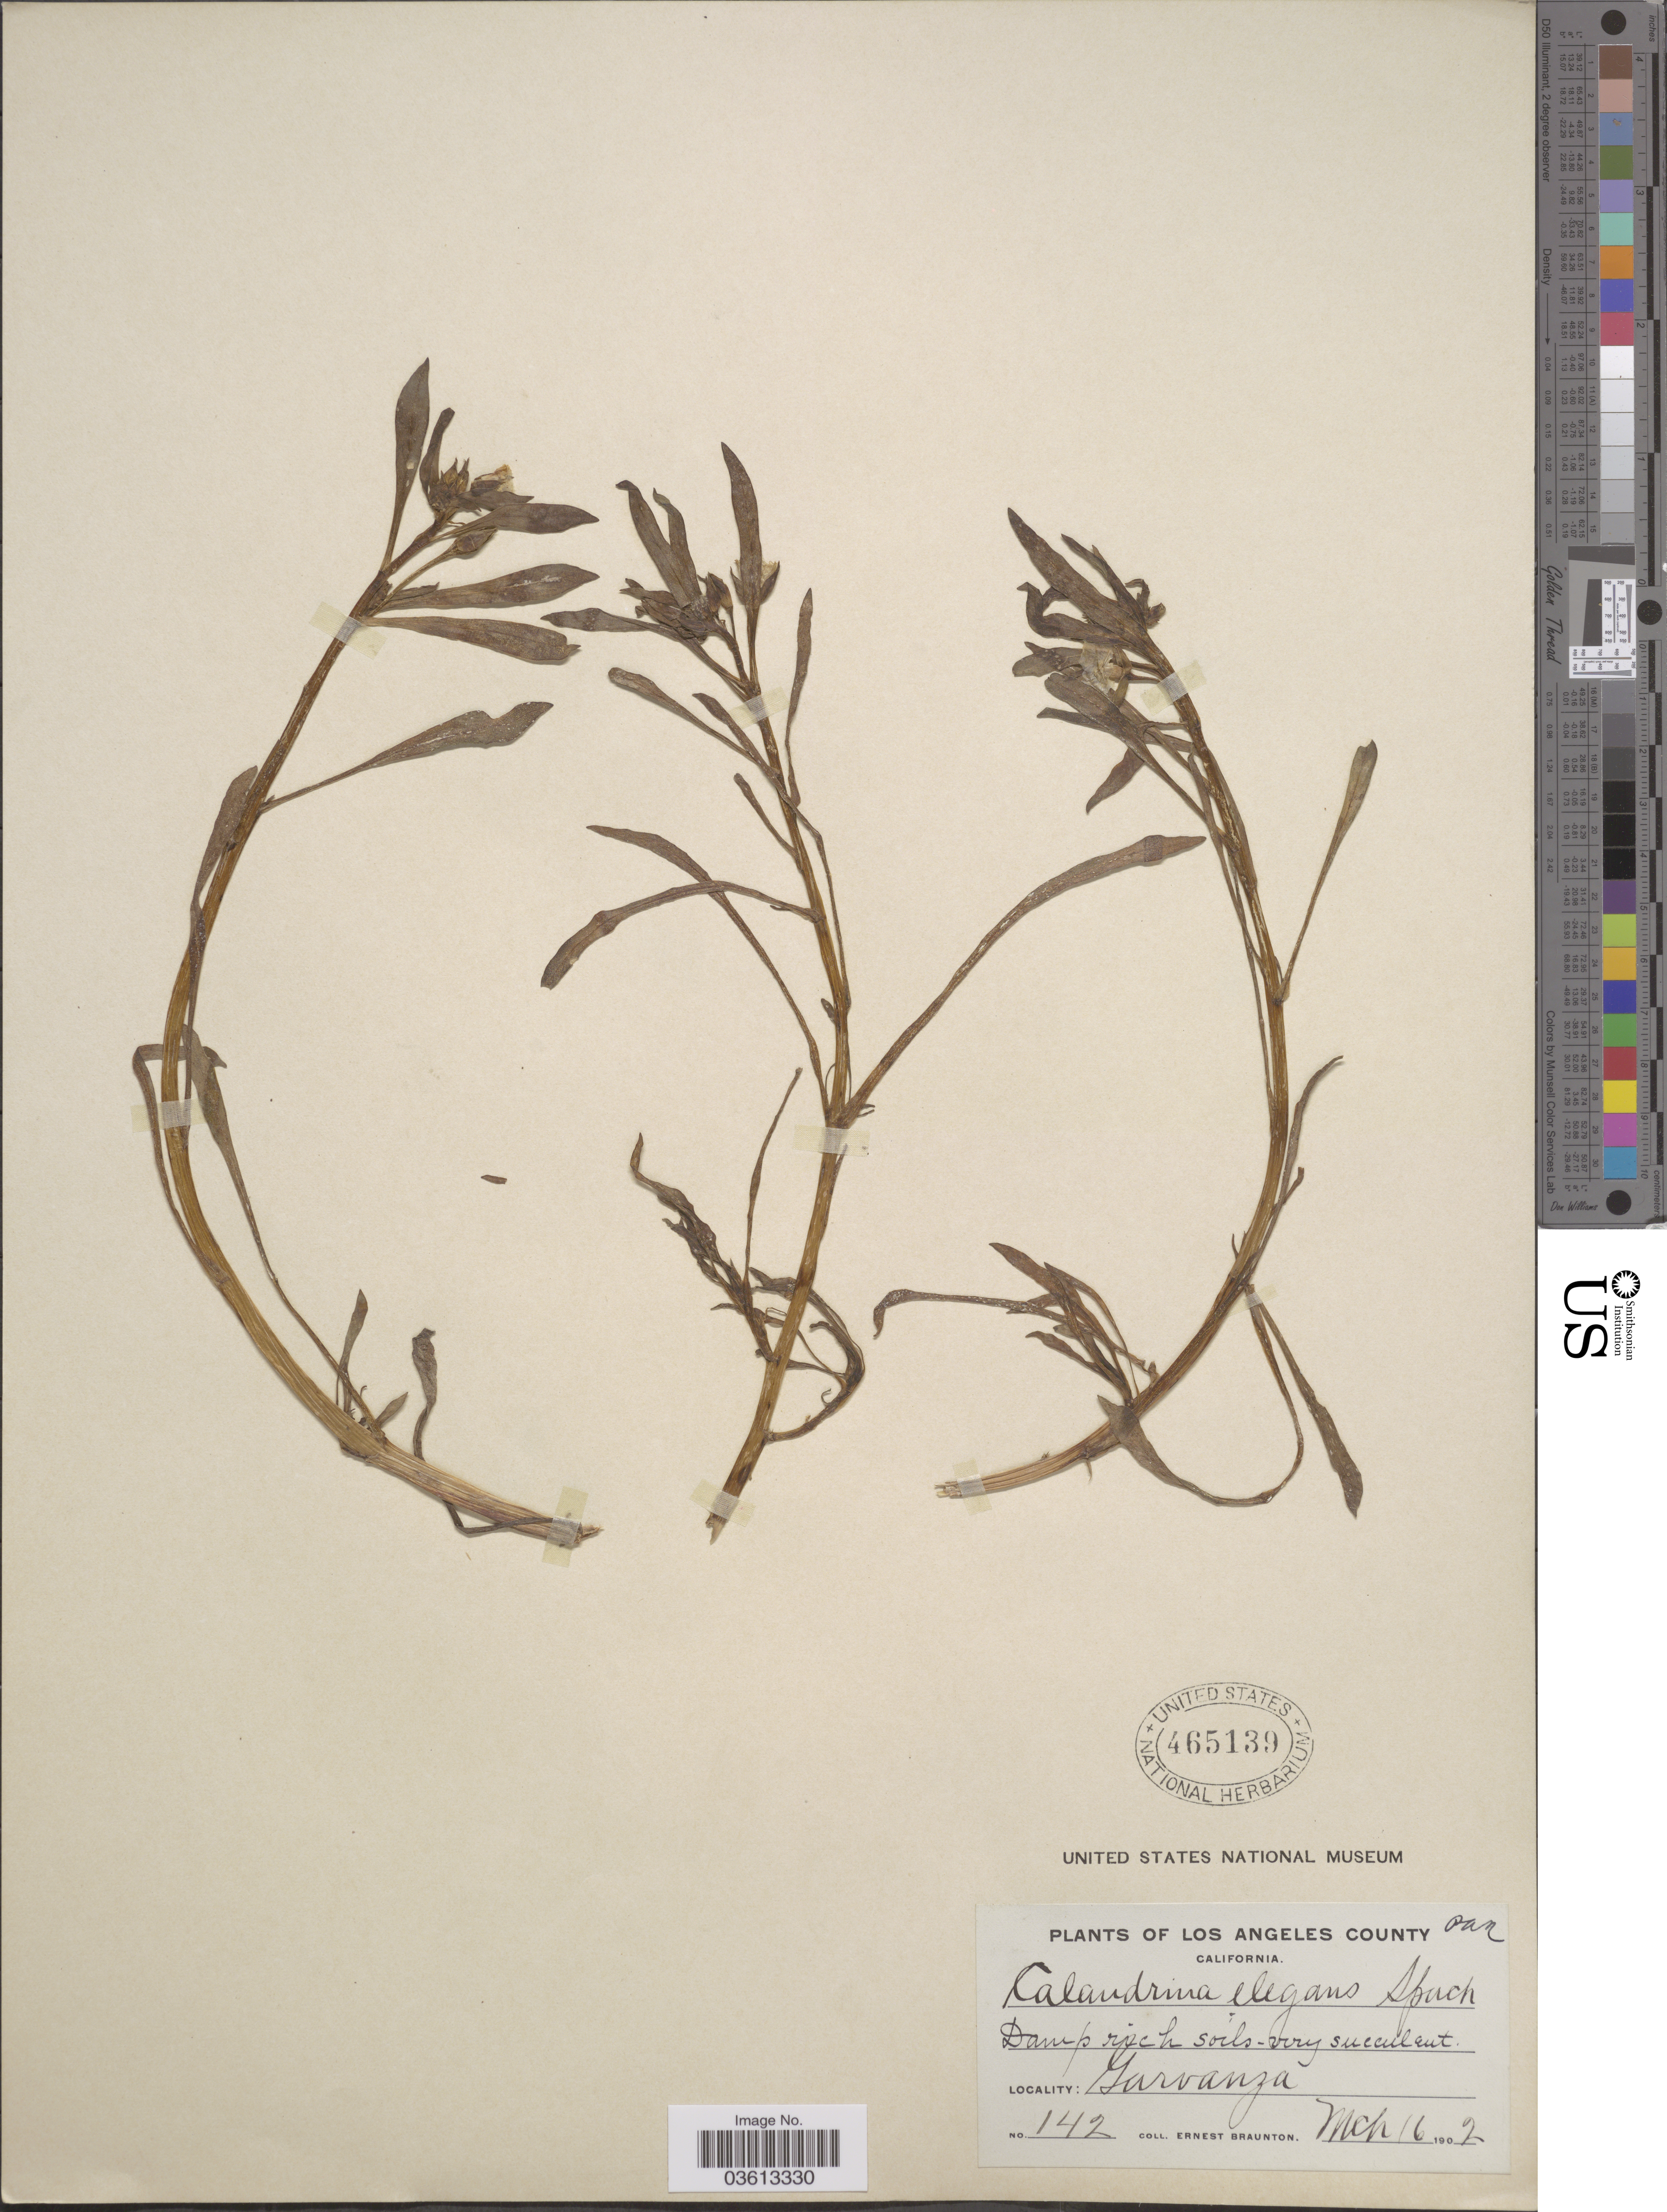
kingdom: Plantae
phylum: Tracheophyta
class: Magnoliopsida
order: Caryophyllales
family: Montiaceae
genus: Calandrinia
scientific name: Calandrinia ciliata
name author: (Ruiz & Pav.) DC.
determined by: Strong, Mark T., (BOT), Smithsonian Institution - National Museum of Natural History (UNITED STATES)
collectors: E. Braunton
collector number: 142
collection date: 1902-03-16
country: United States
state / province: California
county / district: Los Angeles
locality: Los Angeles County. Garvanza.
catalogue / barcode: US 465139